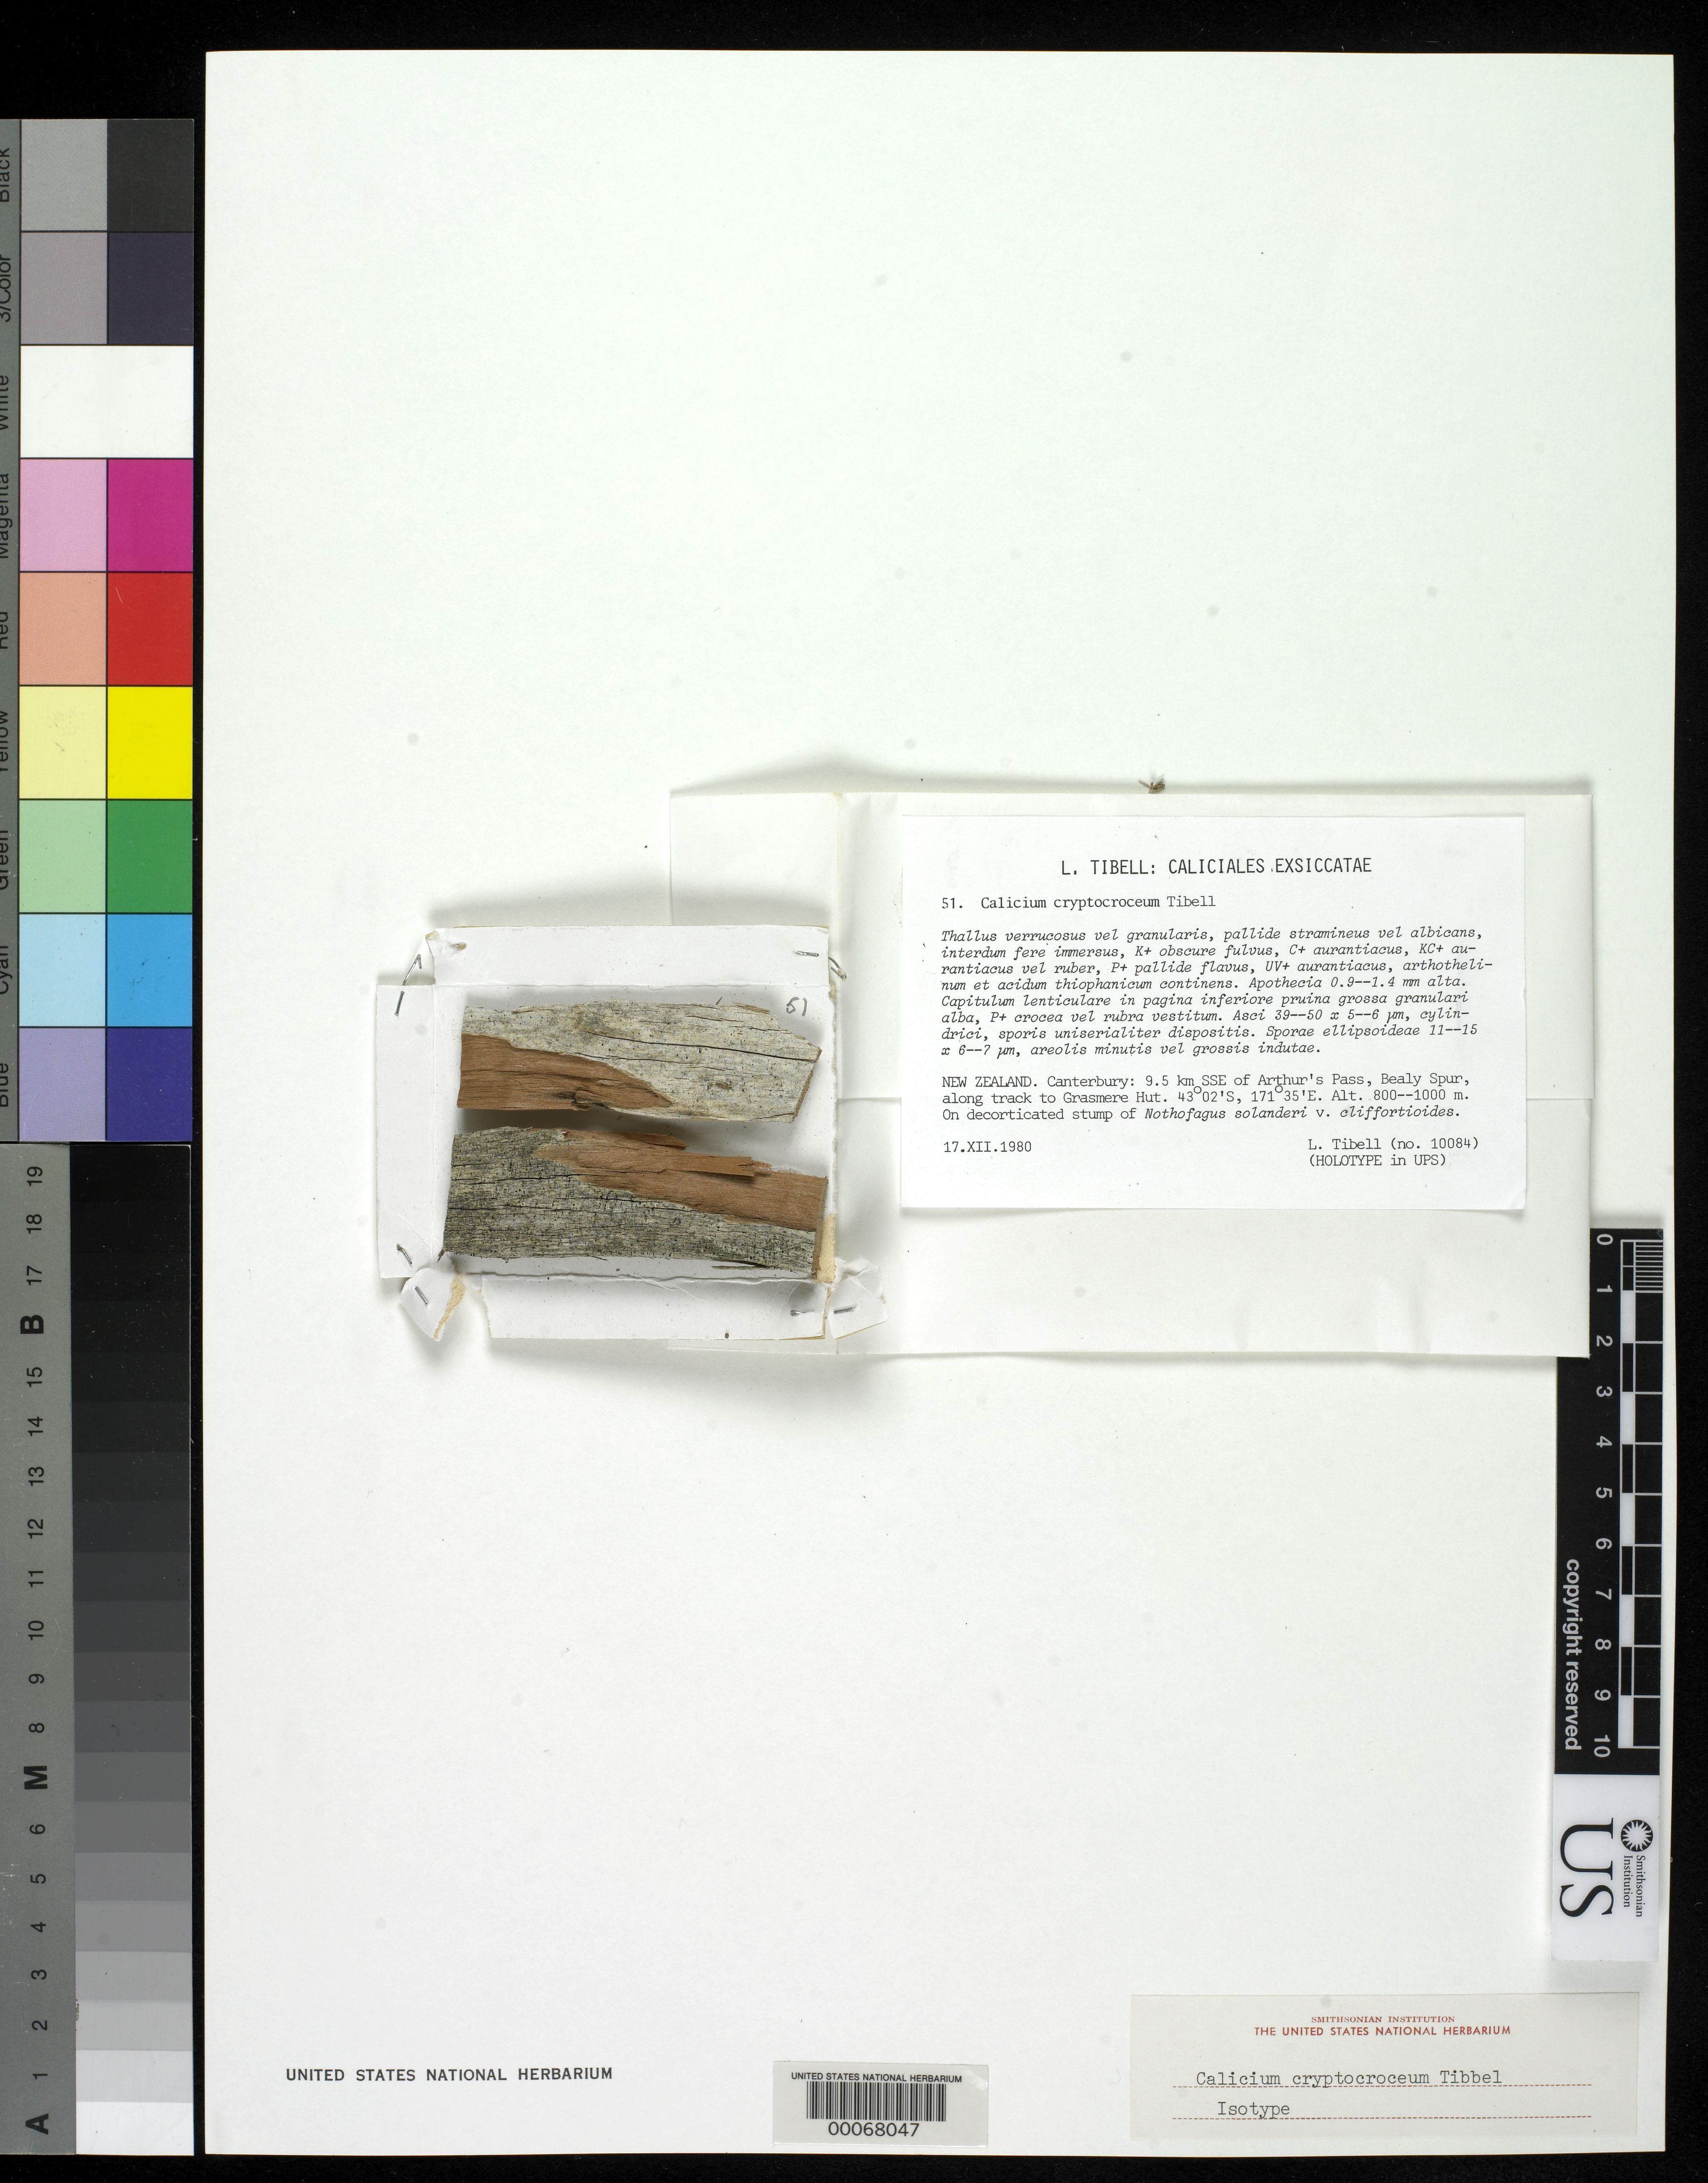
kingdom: Fungi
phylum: Ascomycota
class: Lecanoromycetes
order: Caliciales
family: Caliciaceae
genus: Calicium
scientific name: Calicium cryptocroceum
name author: Tibell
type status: Isotype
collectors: L. Tibell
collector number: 10084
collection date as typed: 17 Jul 1980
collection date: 1980-07-17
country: New Zealand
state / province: Canterbury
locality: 9.5 km SSE of Arthur's Pass, Bealy Spur, along track to Grasmere Hut.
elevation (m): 800